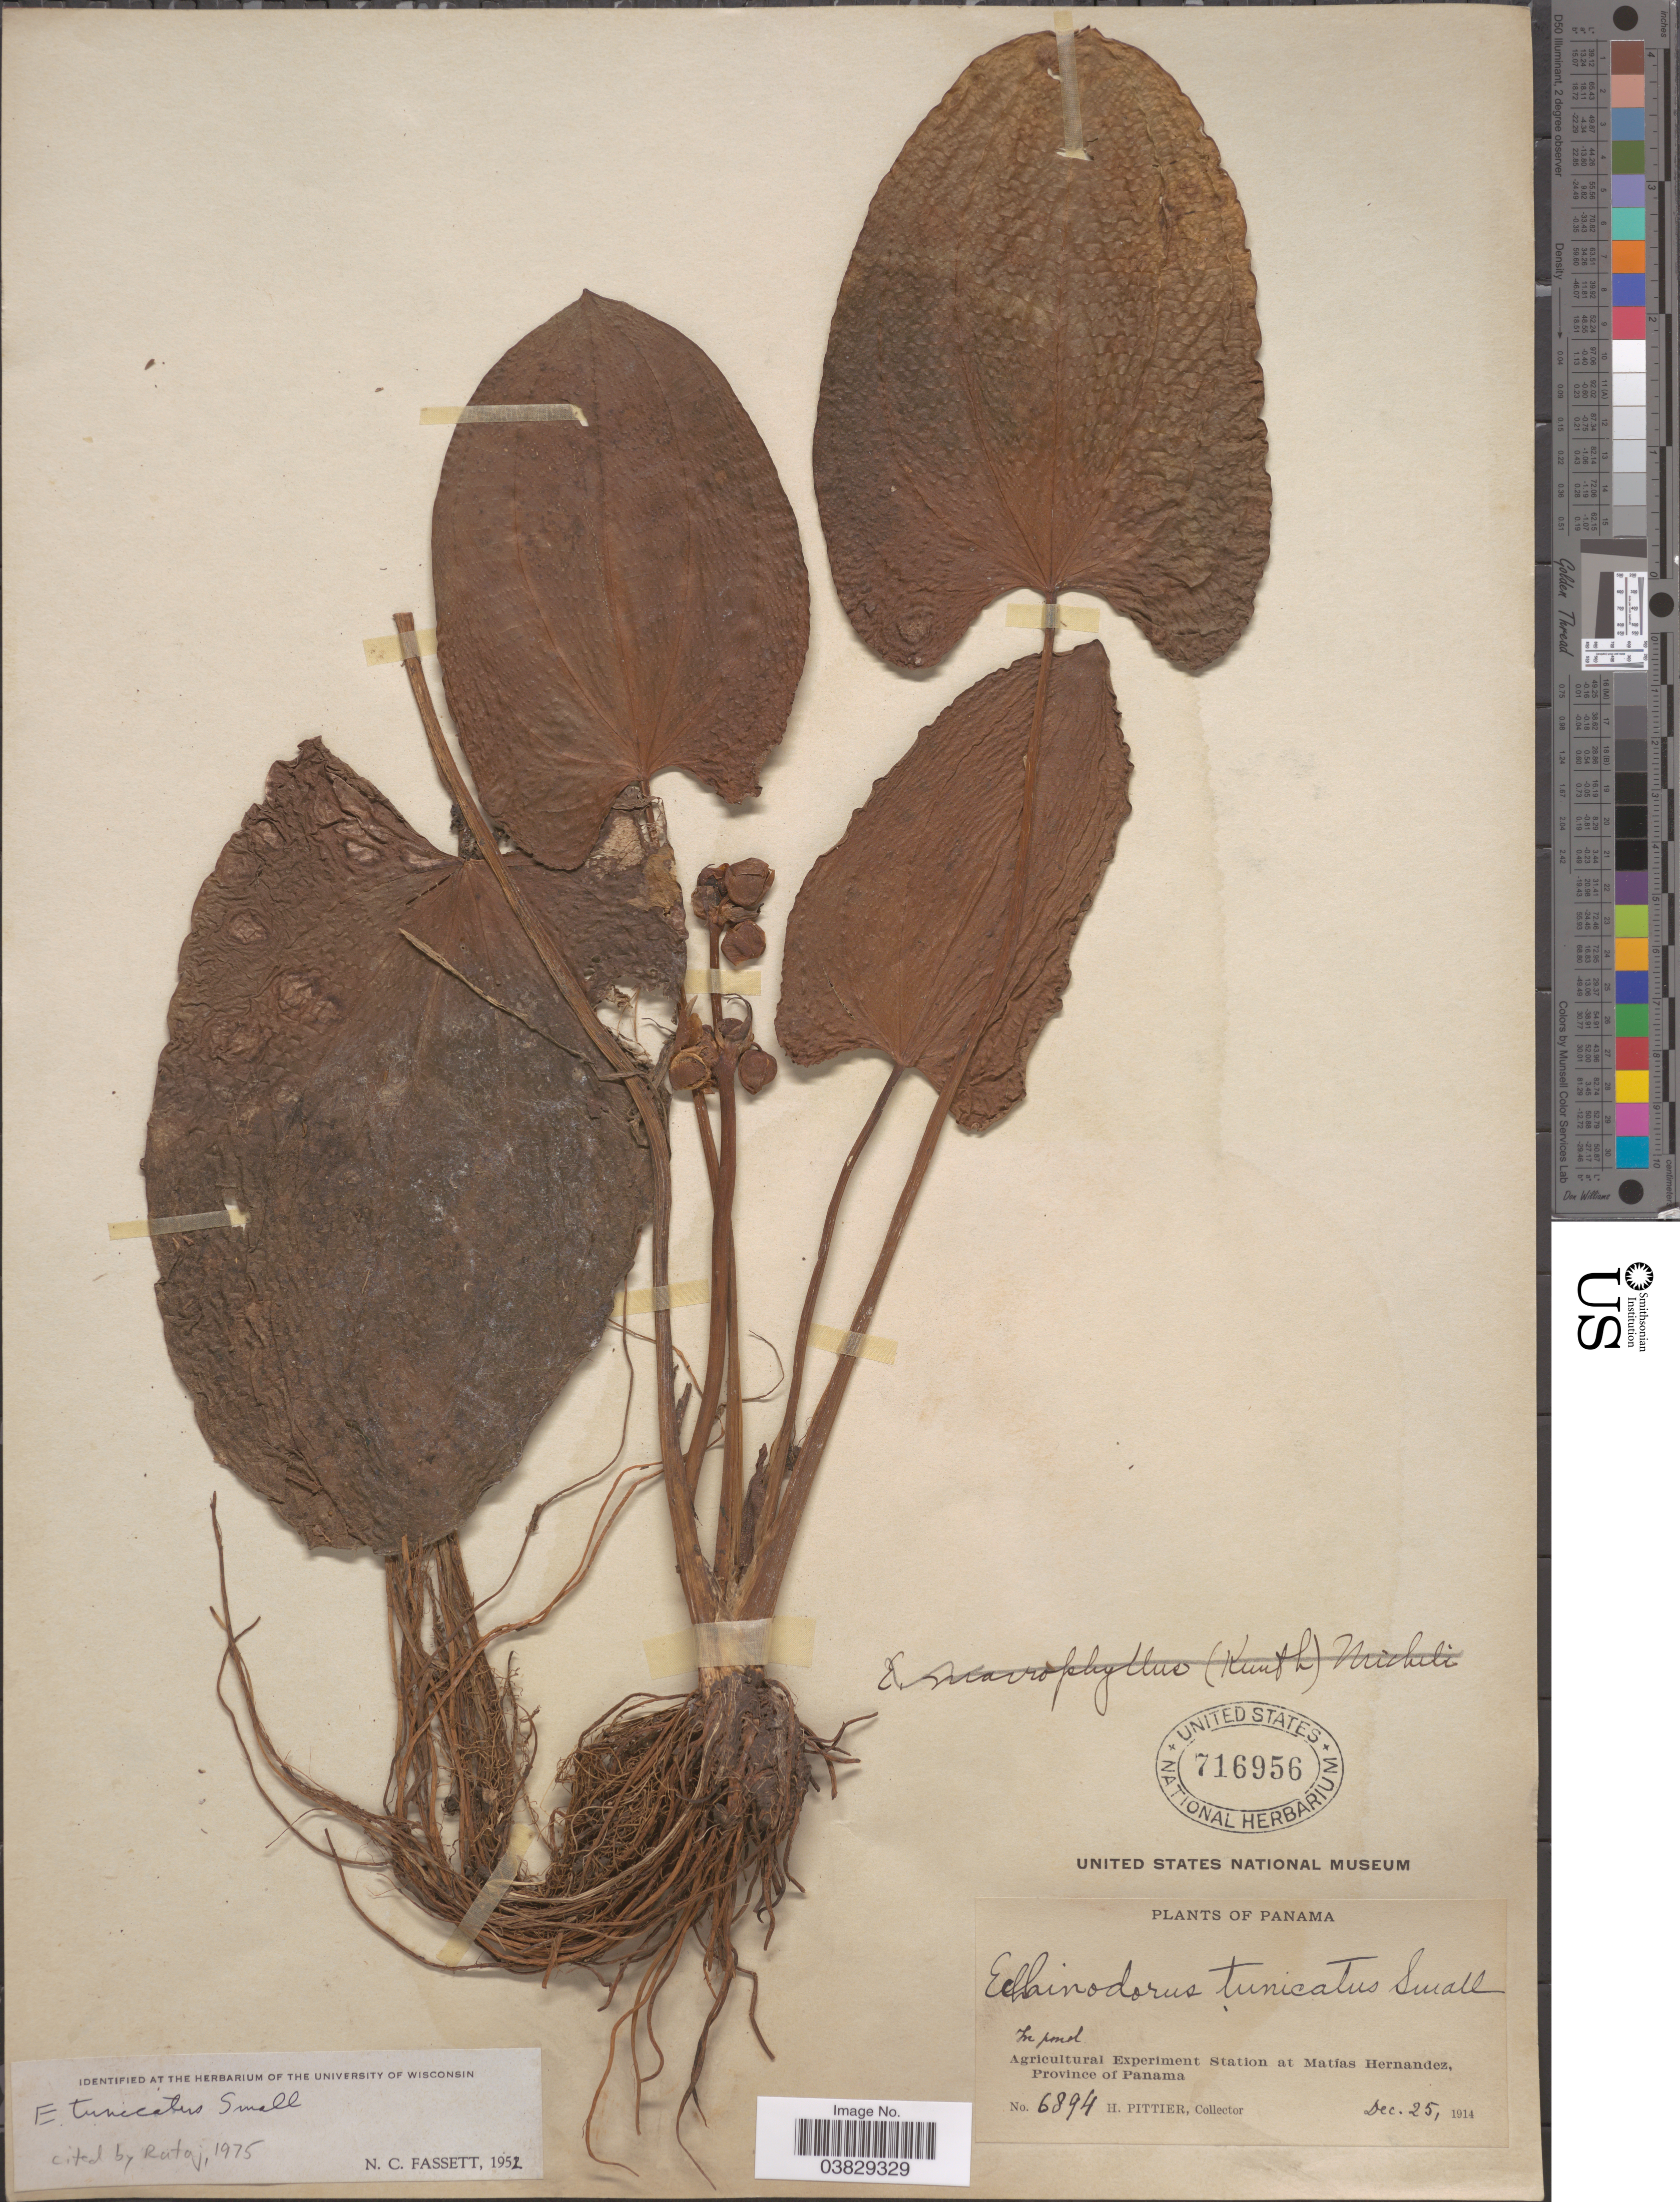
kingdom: Plantae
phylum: Tracheophyta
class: Liliopsida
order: Alismatales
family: Alismataceae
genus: Echinodorus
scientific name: Echinodorus tunicatus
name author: Small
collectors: H. F. Pittier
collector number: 6894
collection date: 1914-12-25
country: Panama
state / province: Panamá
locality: Agricultural Experiment Station at Matías Hernandez.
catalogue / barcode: US 716956